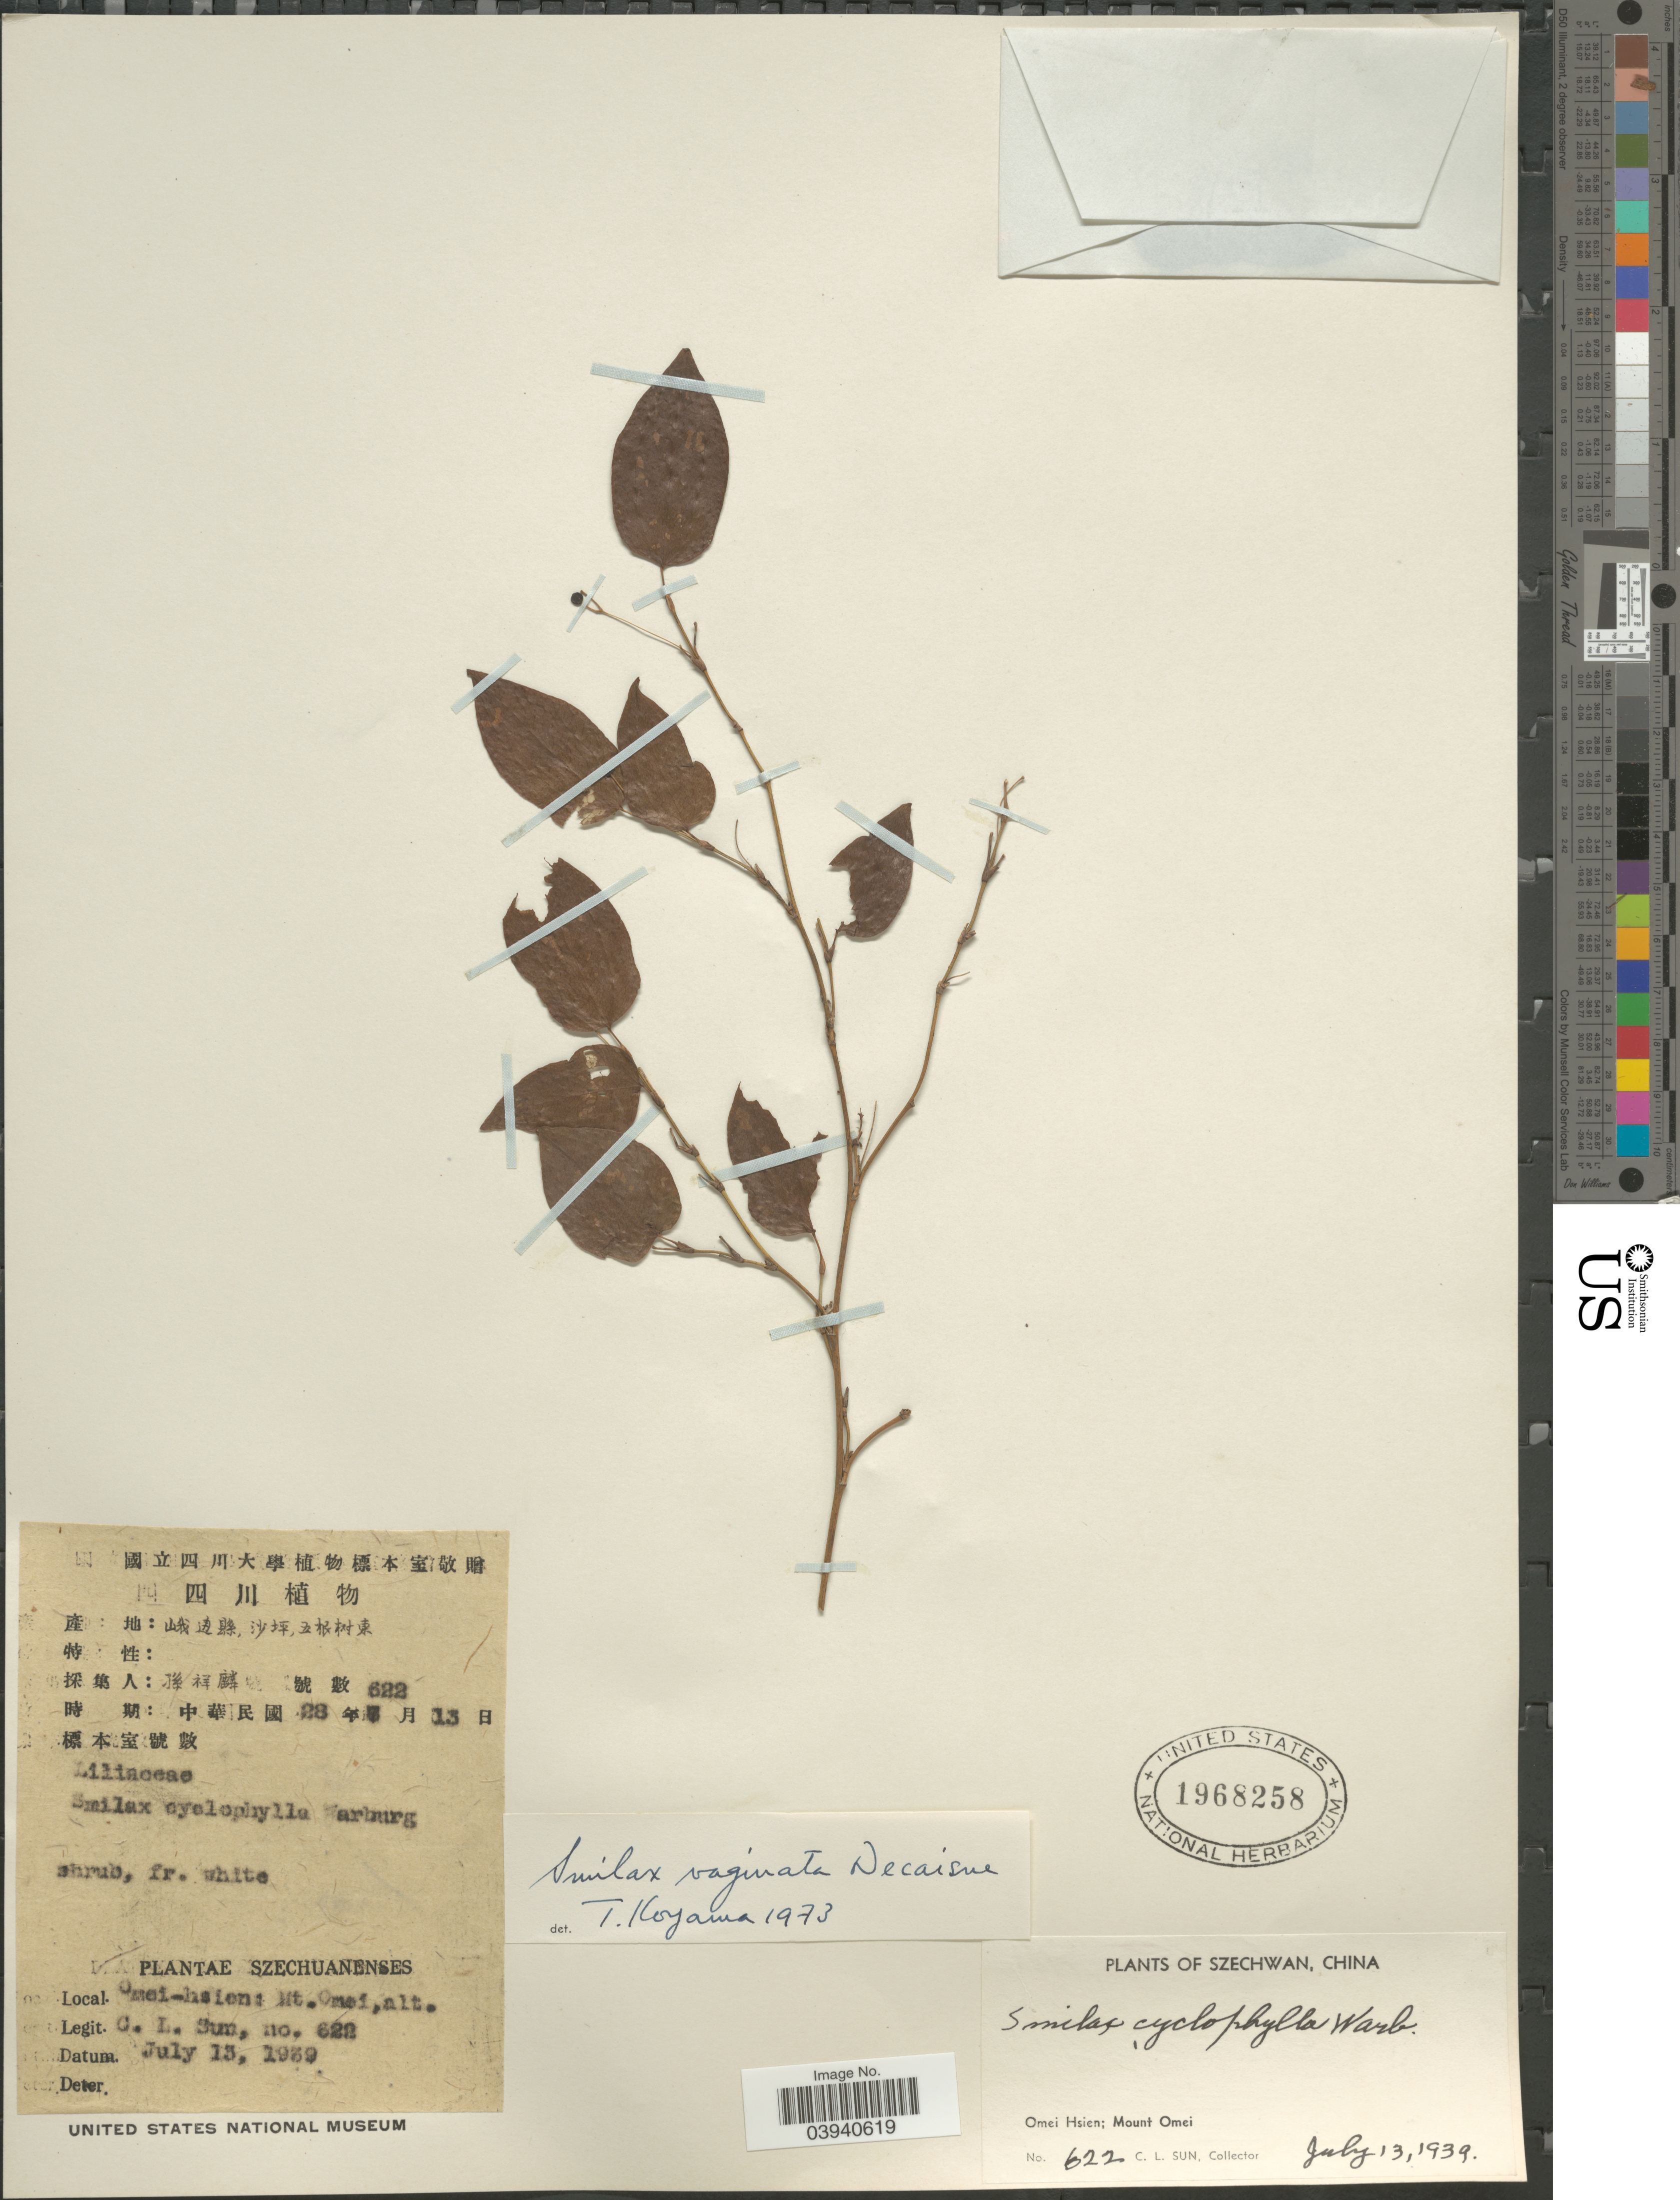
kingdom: Plantae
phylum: Tracheophyta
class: Liliopsida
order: Liliales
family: Smilacaceae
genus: Smilax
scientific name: Smilax cyclophylla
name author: Warb.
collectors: C. Sun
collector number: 622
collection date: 1939-07-13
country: China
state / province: Sichuan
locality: Szechwan. Omei Hsien; Mount Omei.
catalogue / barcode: US 1968258